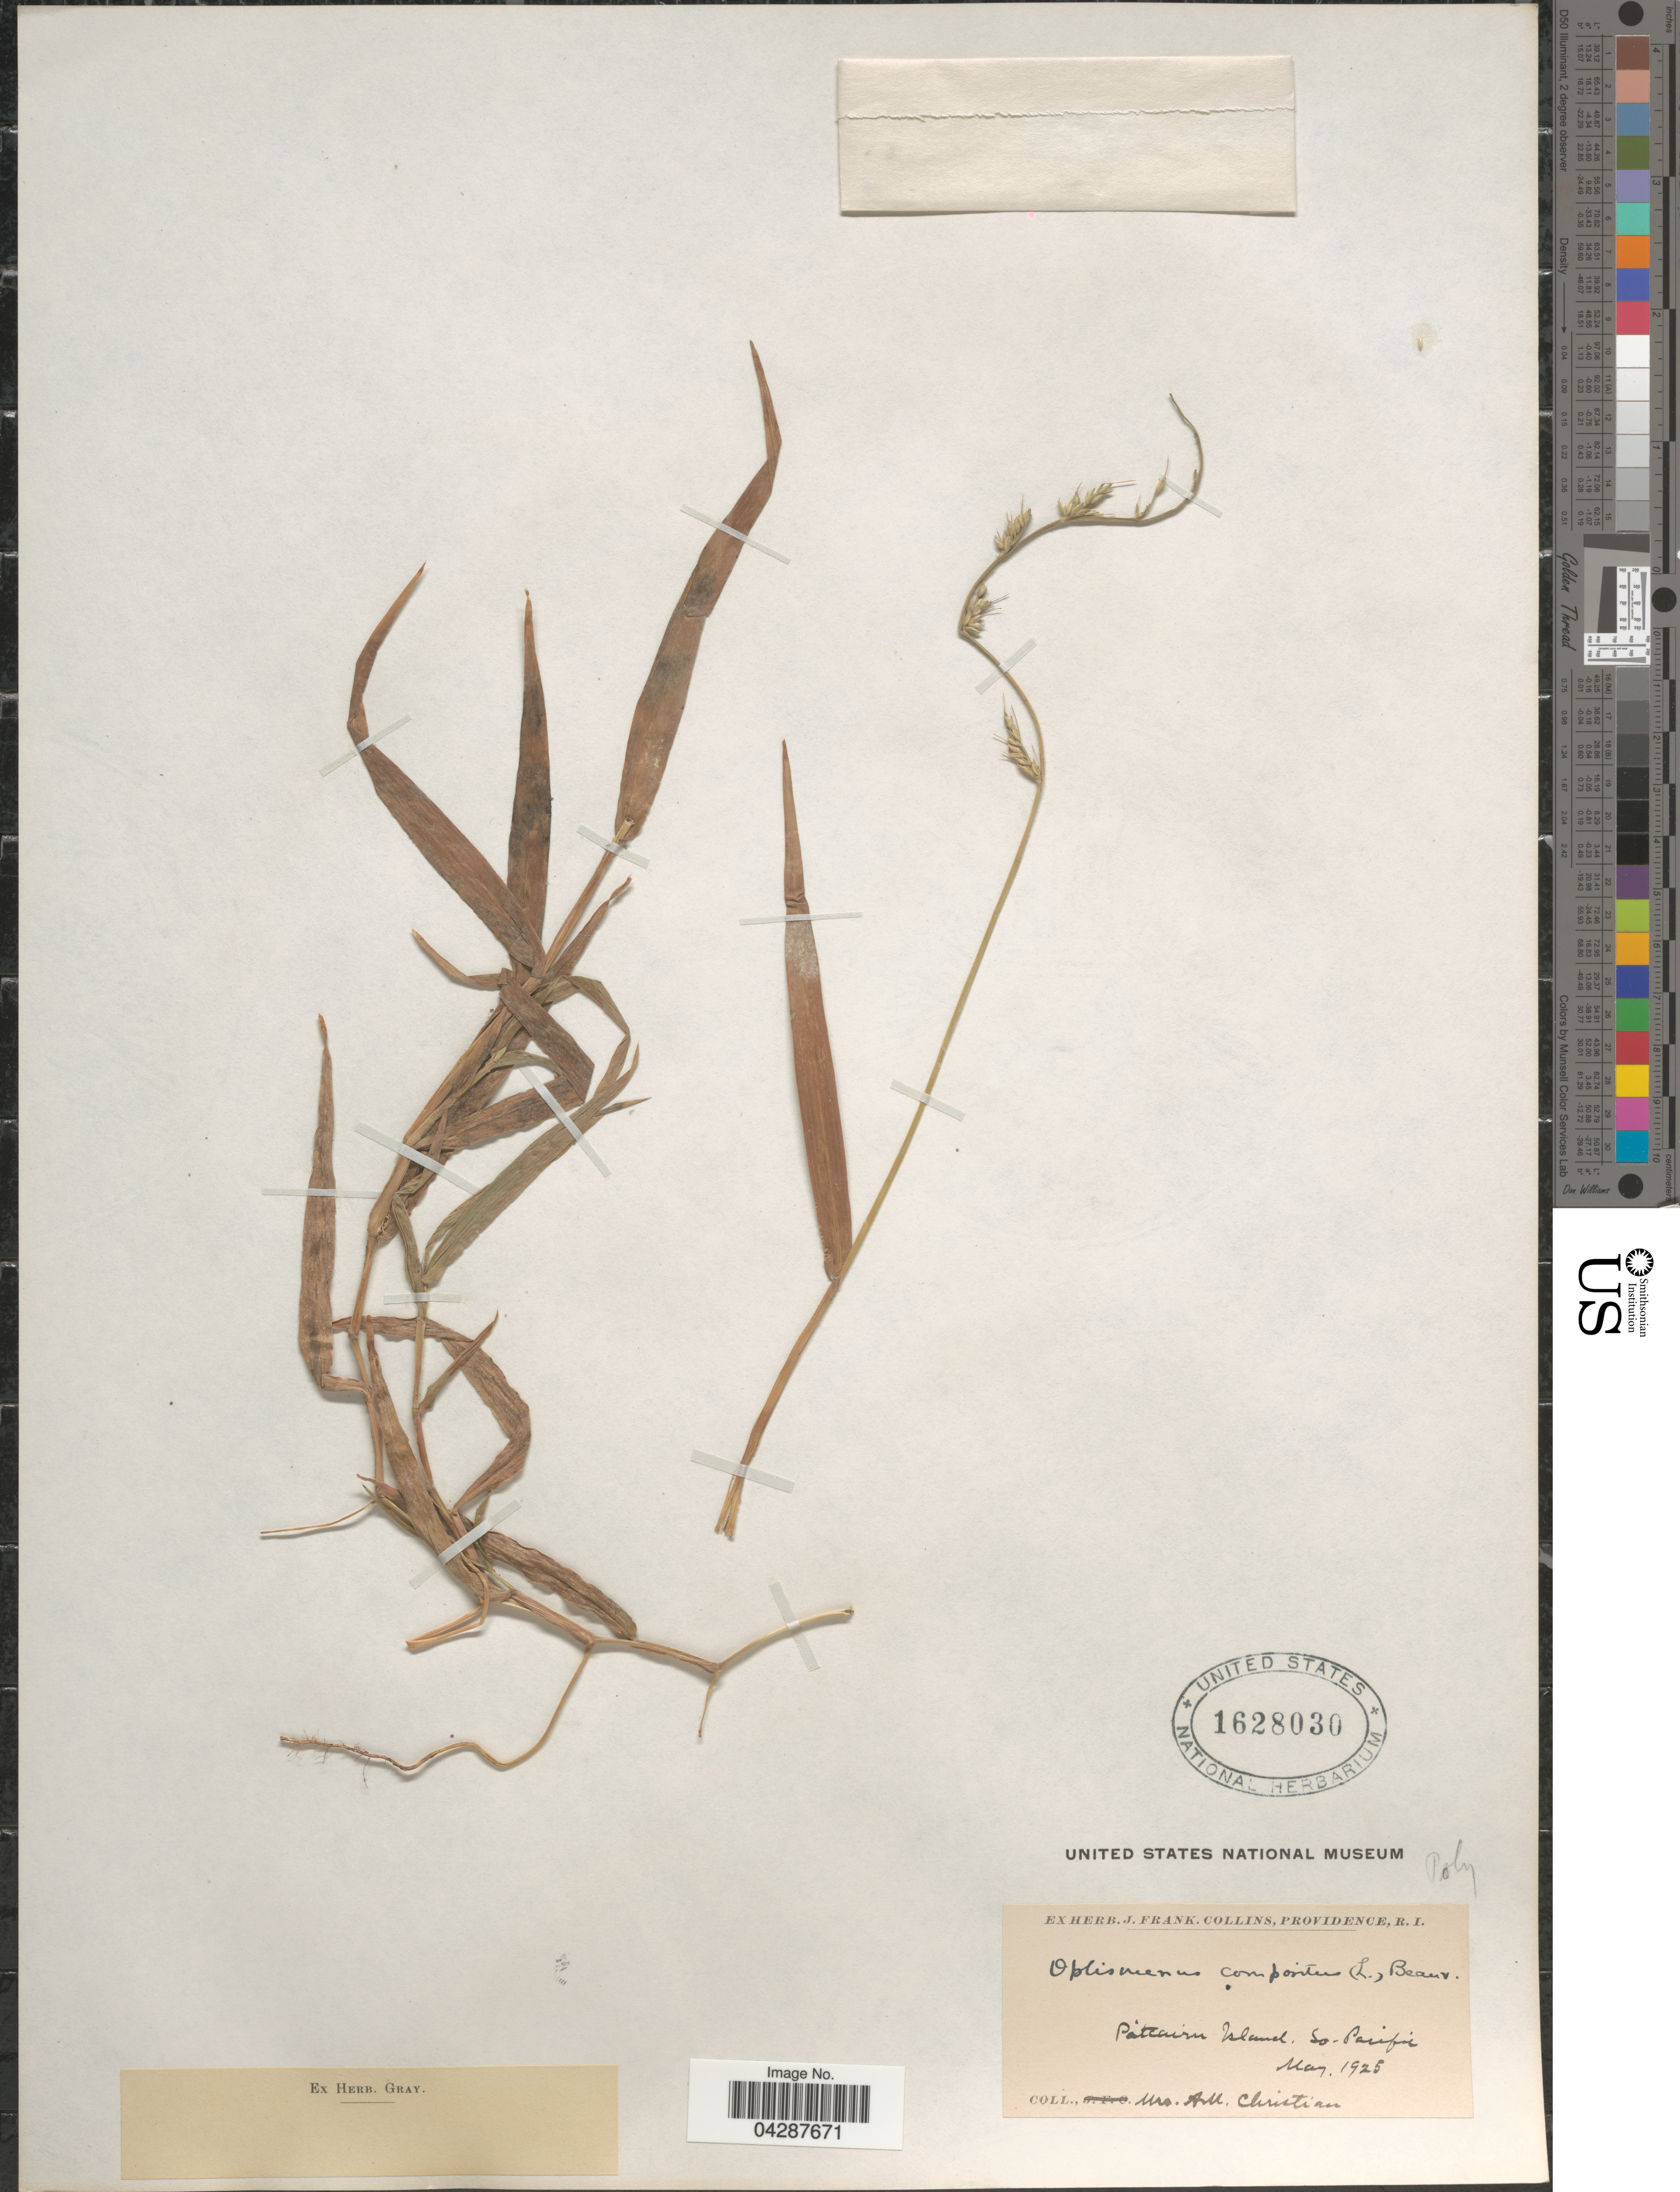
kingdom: Plantae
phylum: Tracheophyta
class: Liliopsida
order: Poales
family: Poaceae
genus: Oplismenus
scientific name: Oplismenus hirtellus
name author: (L.) P. Beauv.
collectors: A. Christian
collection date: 1925-05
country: Pitcairn Islands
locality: So. Pacific.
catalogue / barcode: US 1628030